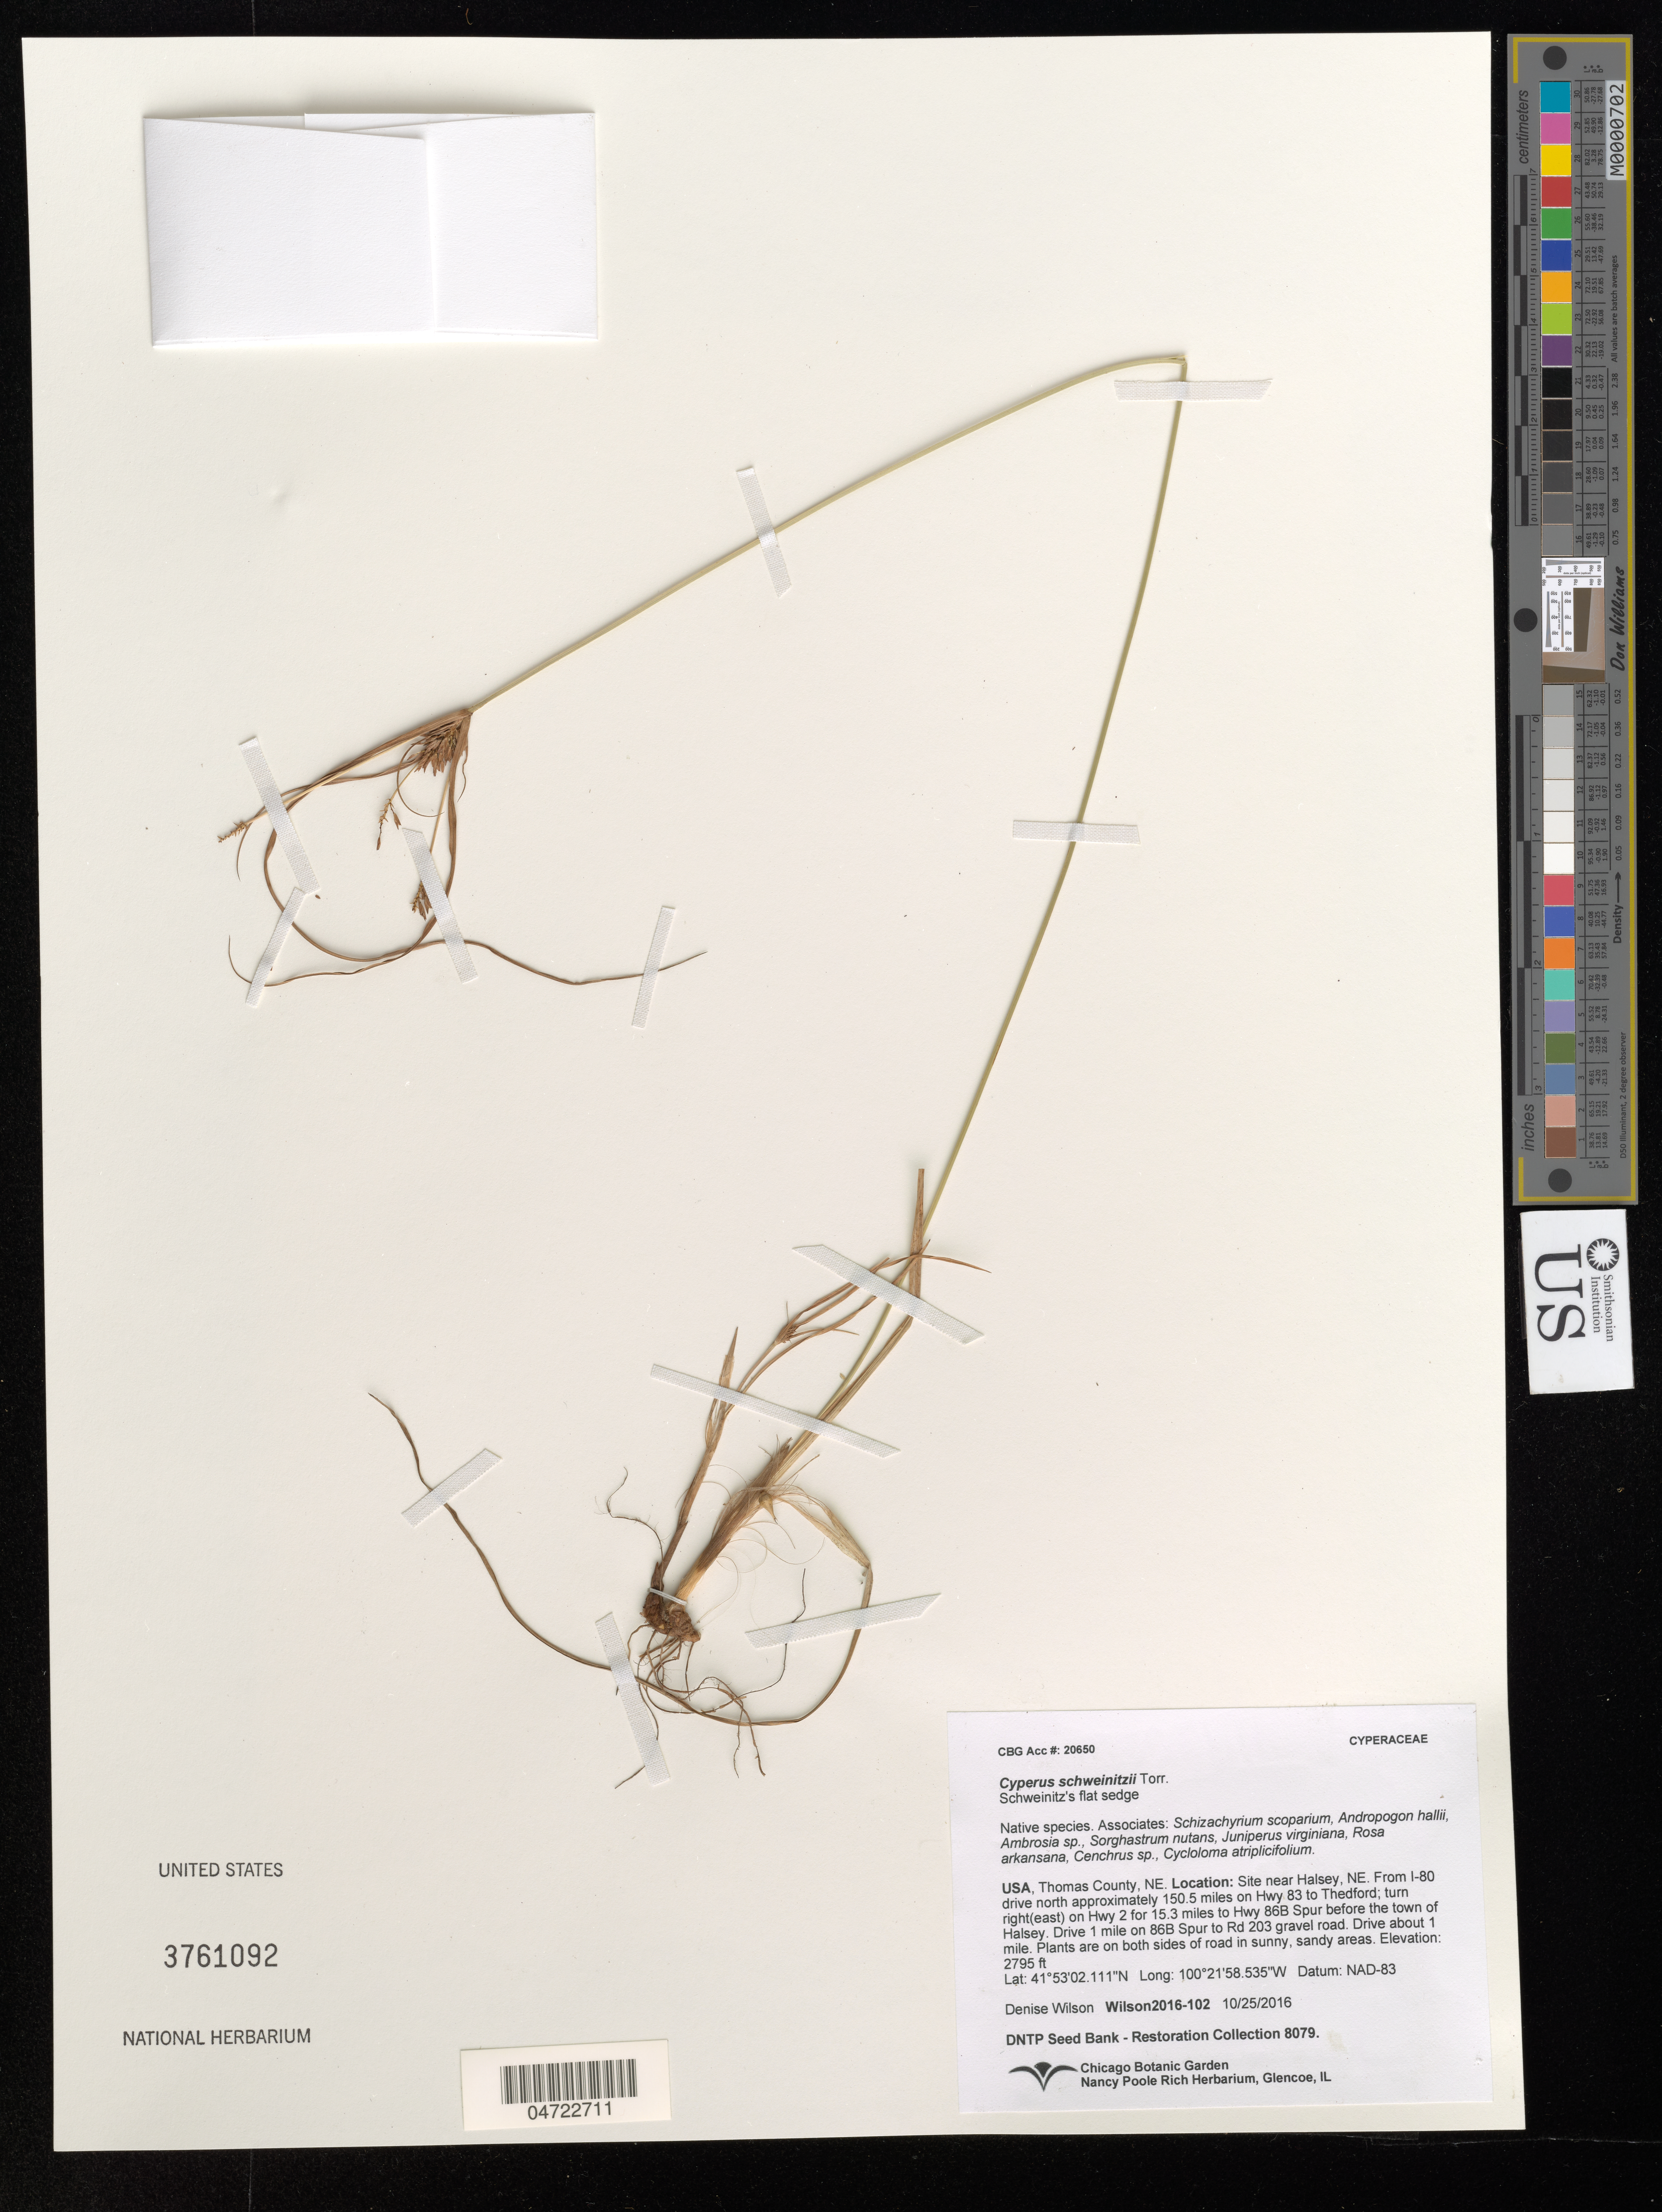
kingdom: Plantae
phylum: Tracheophyta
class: Liliopsida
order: Poales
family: Cyperaceae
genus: Cyperus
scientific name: Cyperus schweinitzii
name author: Torr.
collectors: D. Wilson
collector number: Wilson2016-102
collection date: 2016-10-25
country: United States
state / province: Nebraska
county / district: Thomas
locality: Thomas County. Site near Halsey, NE. From I-80 drive north approximately 150.5 miles on Hwy 83 to Thedford; turn right (east) on Hwy 2 for 15.3 miles to Hwy 86B Spur before the town of Halsey. Drive 1 mile on 86B Spur to Rd 203 gravel road. Drive about 1 mile. Plants are on both sides of road in sunny, sandy areas.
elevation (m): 852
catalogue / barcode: US 3761092